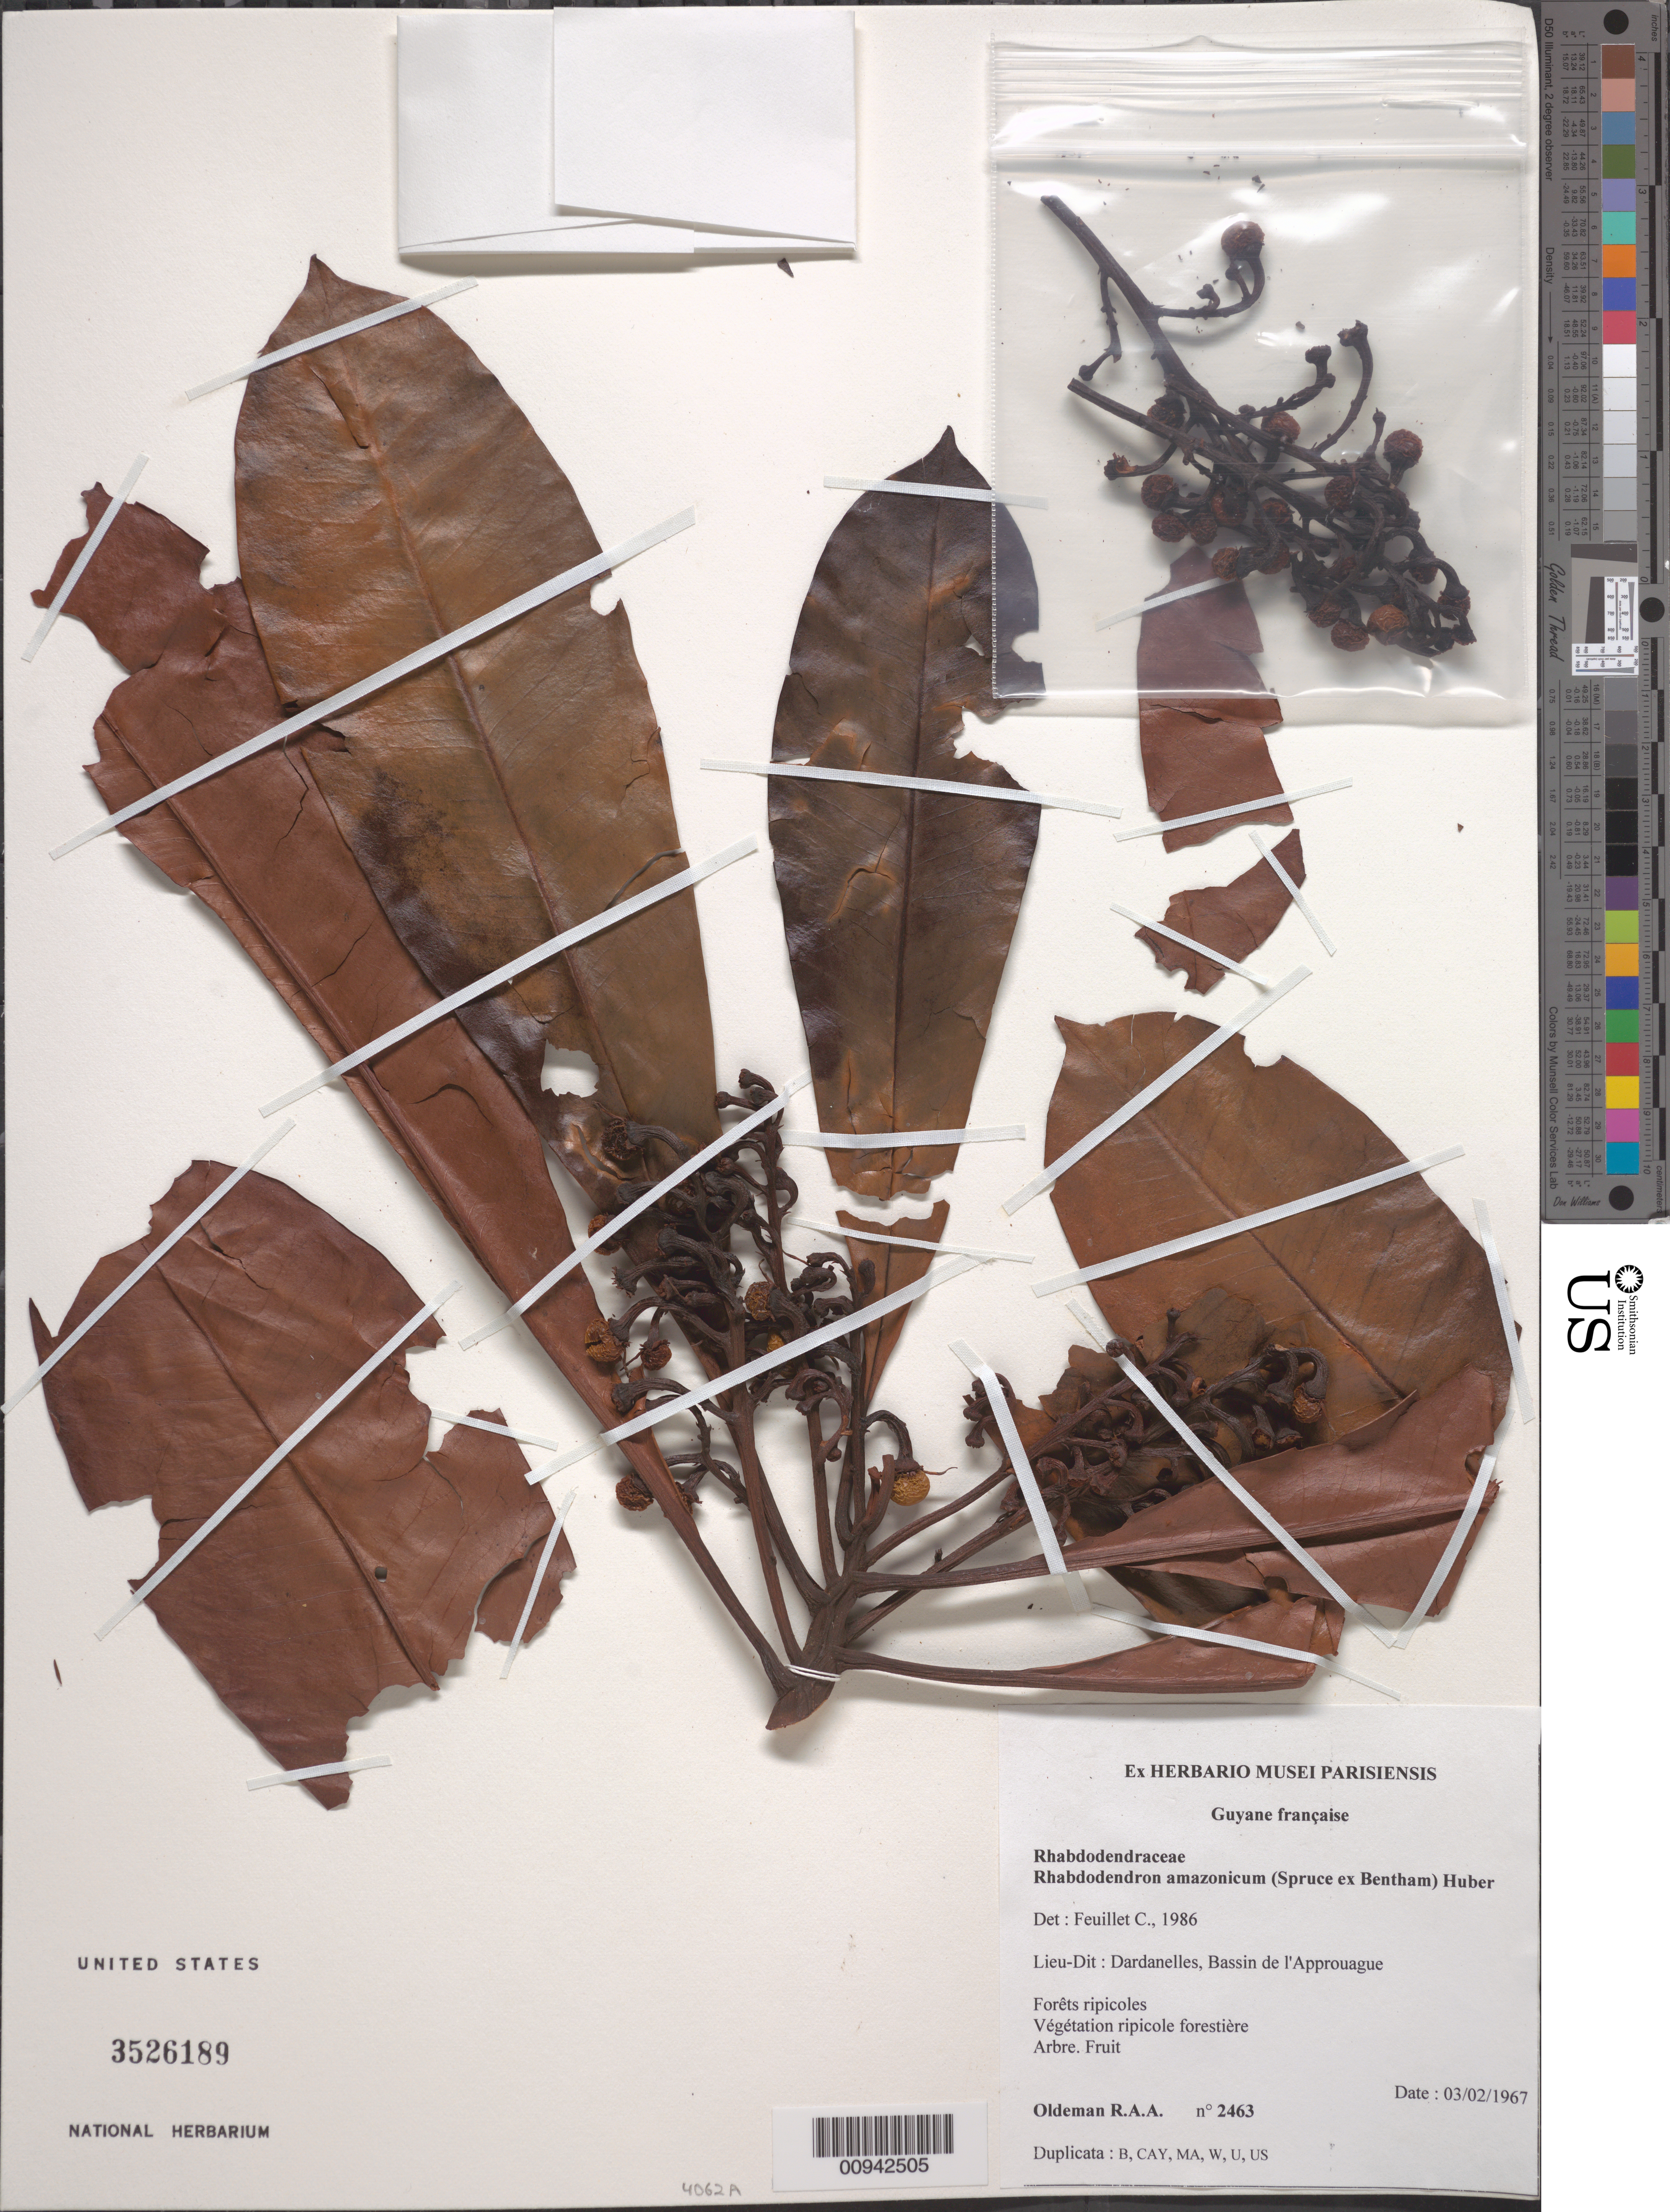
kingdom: Plantae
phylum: Tracheophyta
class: Magnoliopsida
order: Caryophyllales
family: Rhabdodendraceae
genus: Rhabdodendron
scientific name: Rhabdodendron amazonicum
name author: (Spruce ex Benth.) Huber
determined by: Feuillet, C.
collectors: R. Oldeman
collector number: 2463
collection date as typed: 3-Feb-67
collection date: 1967-02-03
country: French Guiana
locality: Dardanelles, Bassin de l'Approuague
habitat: Forets ripicoles; vegetation ripicole forestiere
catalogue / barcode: US 3526189